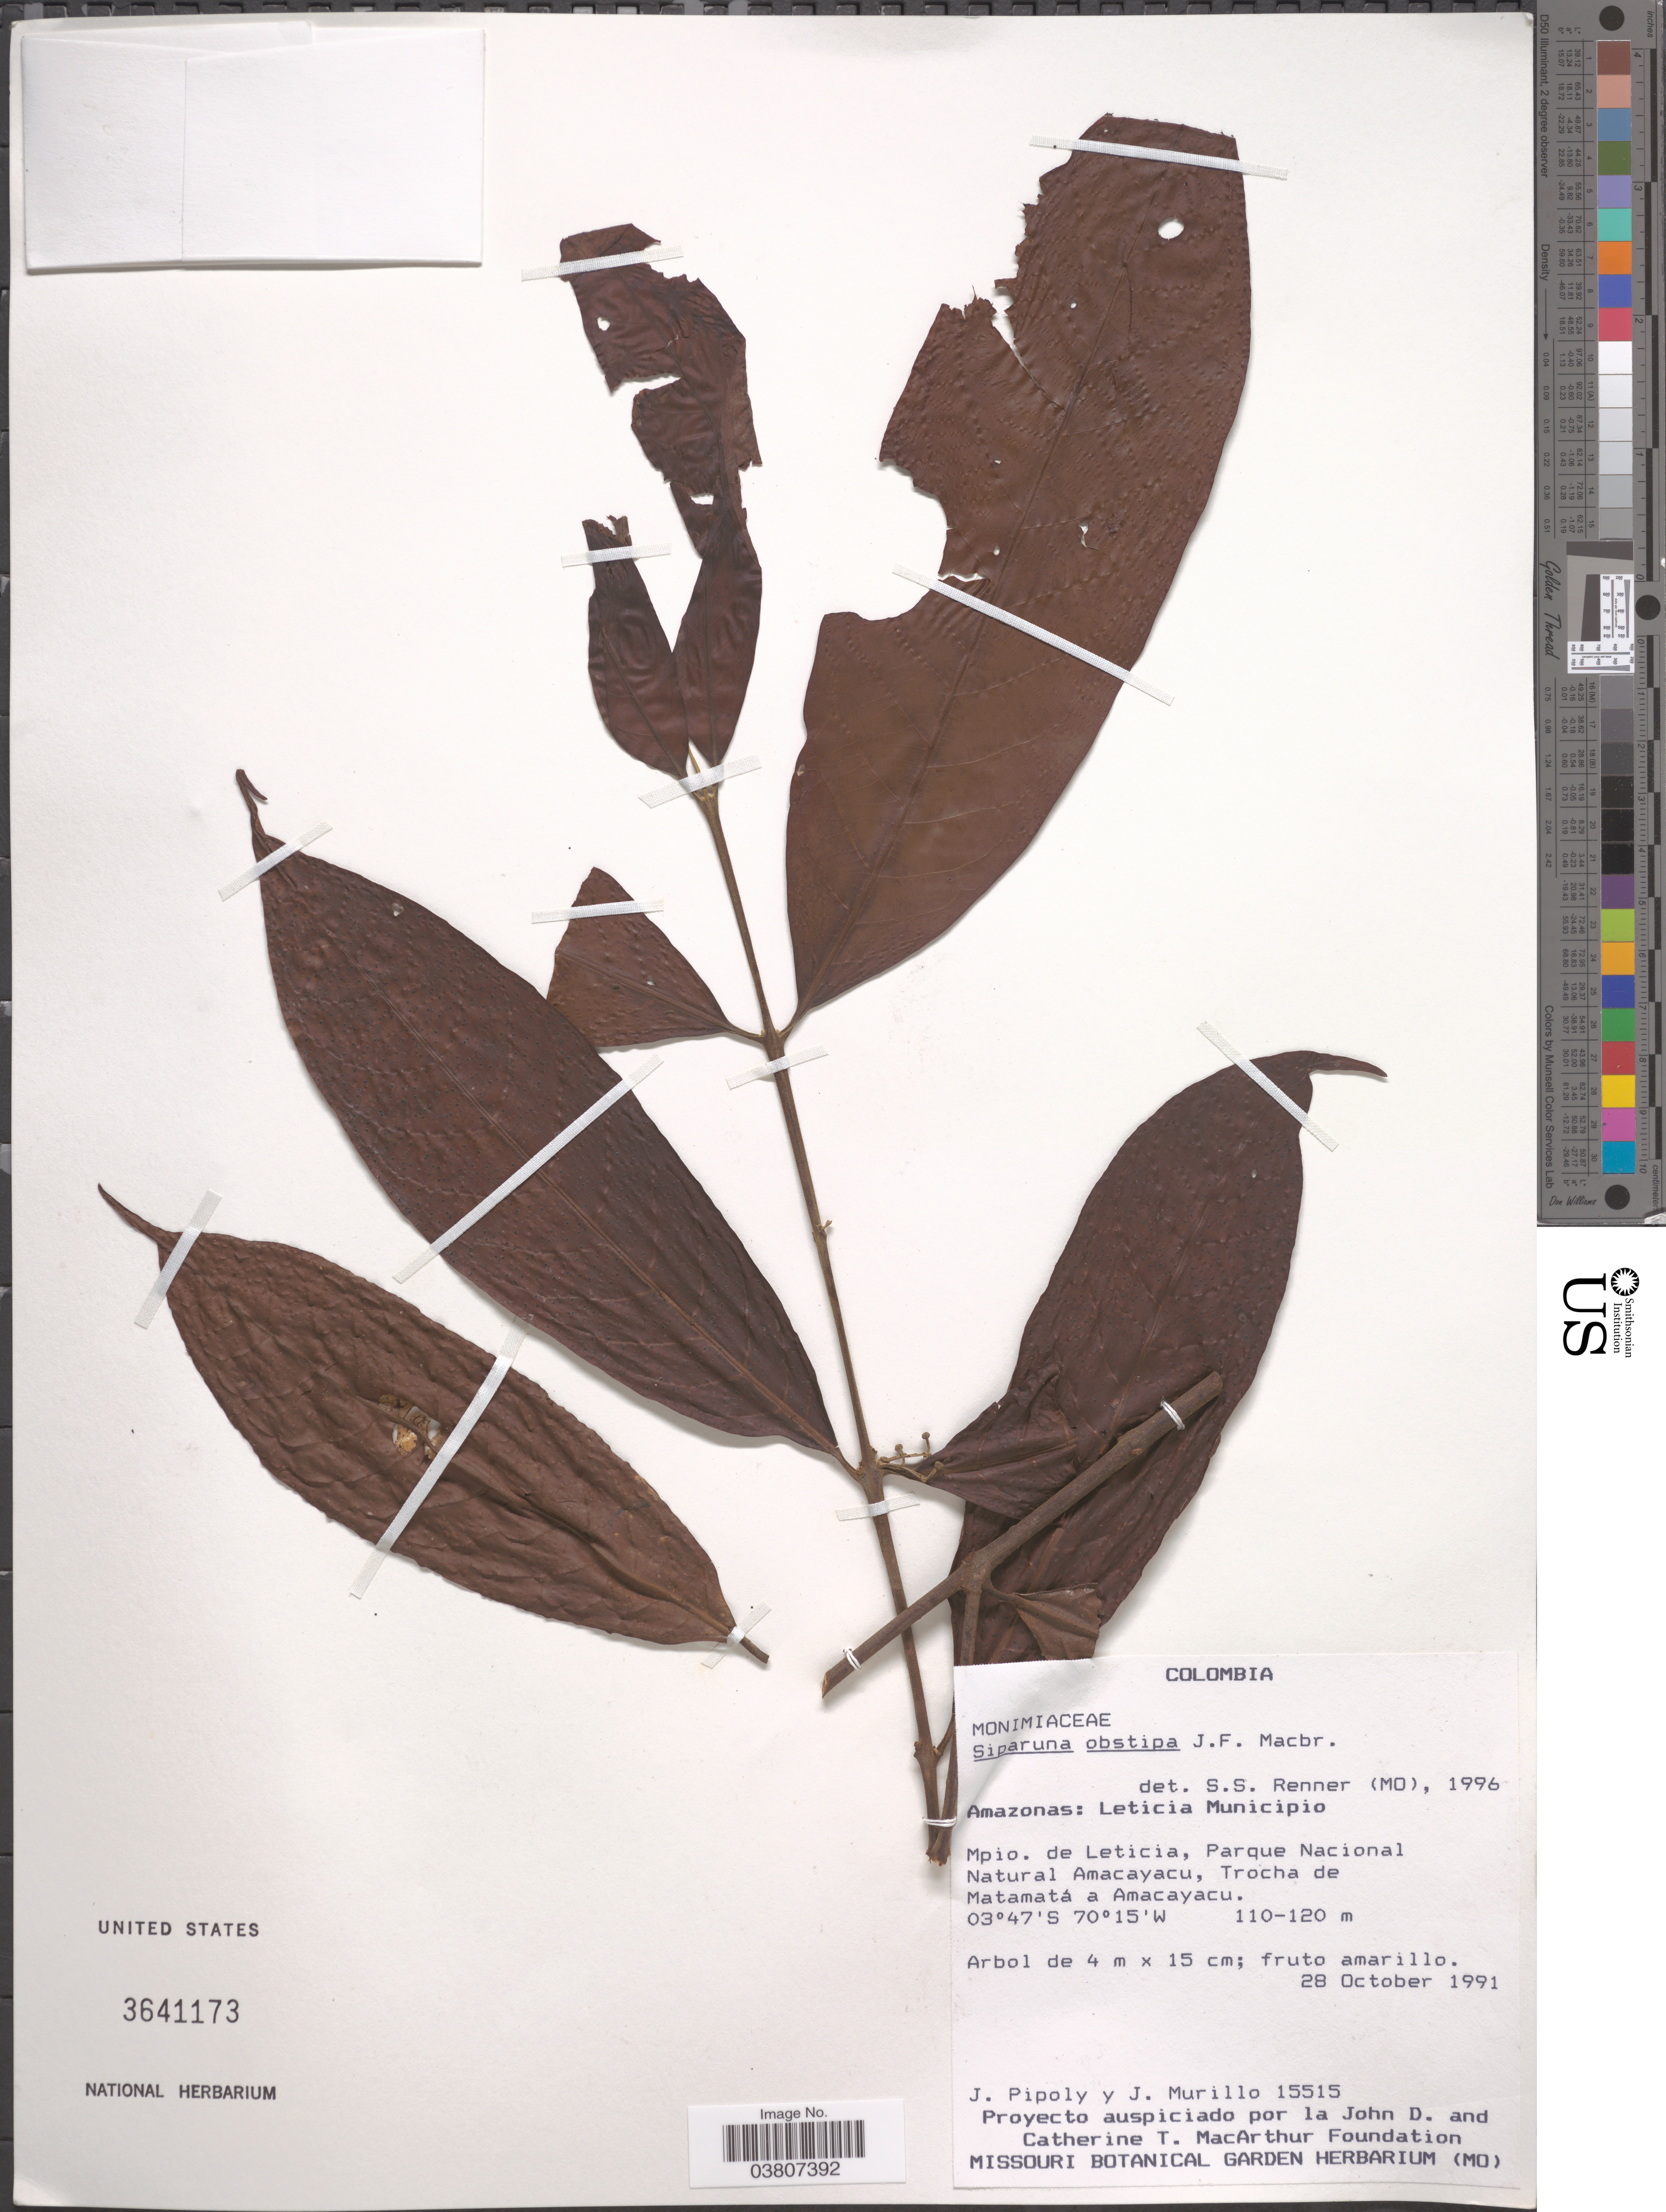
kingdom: Plantae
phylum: Tracheophyta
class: Magnoliopsida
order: Laurales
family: Siparunaceae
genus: Siparuna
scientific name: Siparuna obstipa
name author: J.F. Macbr.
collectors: J. J. Pipoly & J. C. Murillo-A.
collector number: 15515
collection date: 1991-10-28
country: Colombia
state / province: Amazônas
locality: Leticia Municipio. Mpio. de Leticia, Parque Nacional Natural Amacayacu, Trocha de Matamatá a Amacayacu.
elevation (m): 110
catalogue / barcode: US 3641173